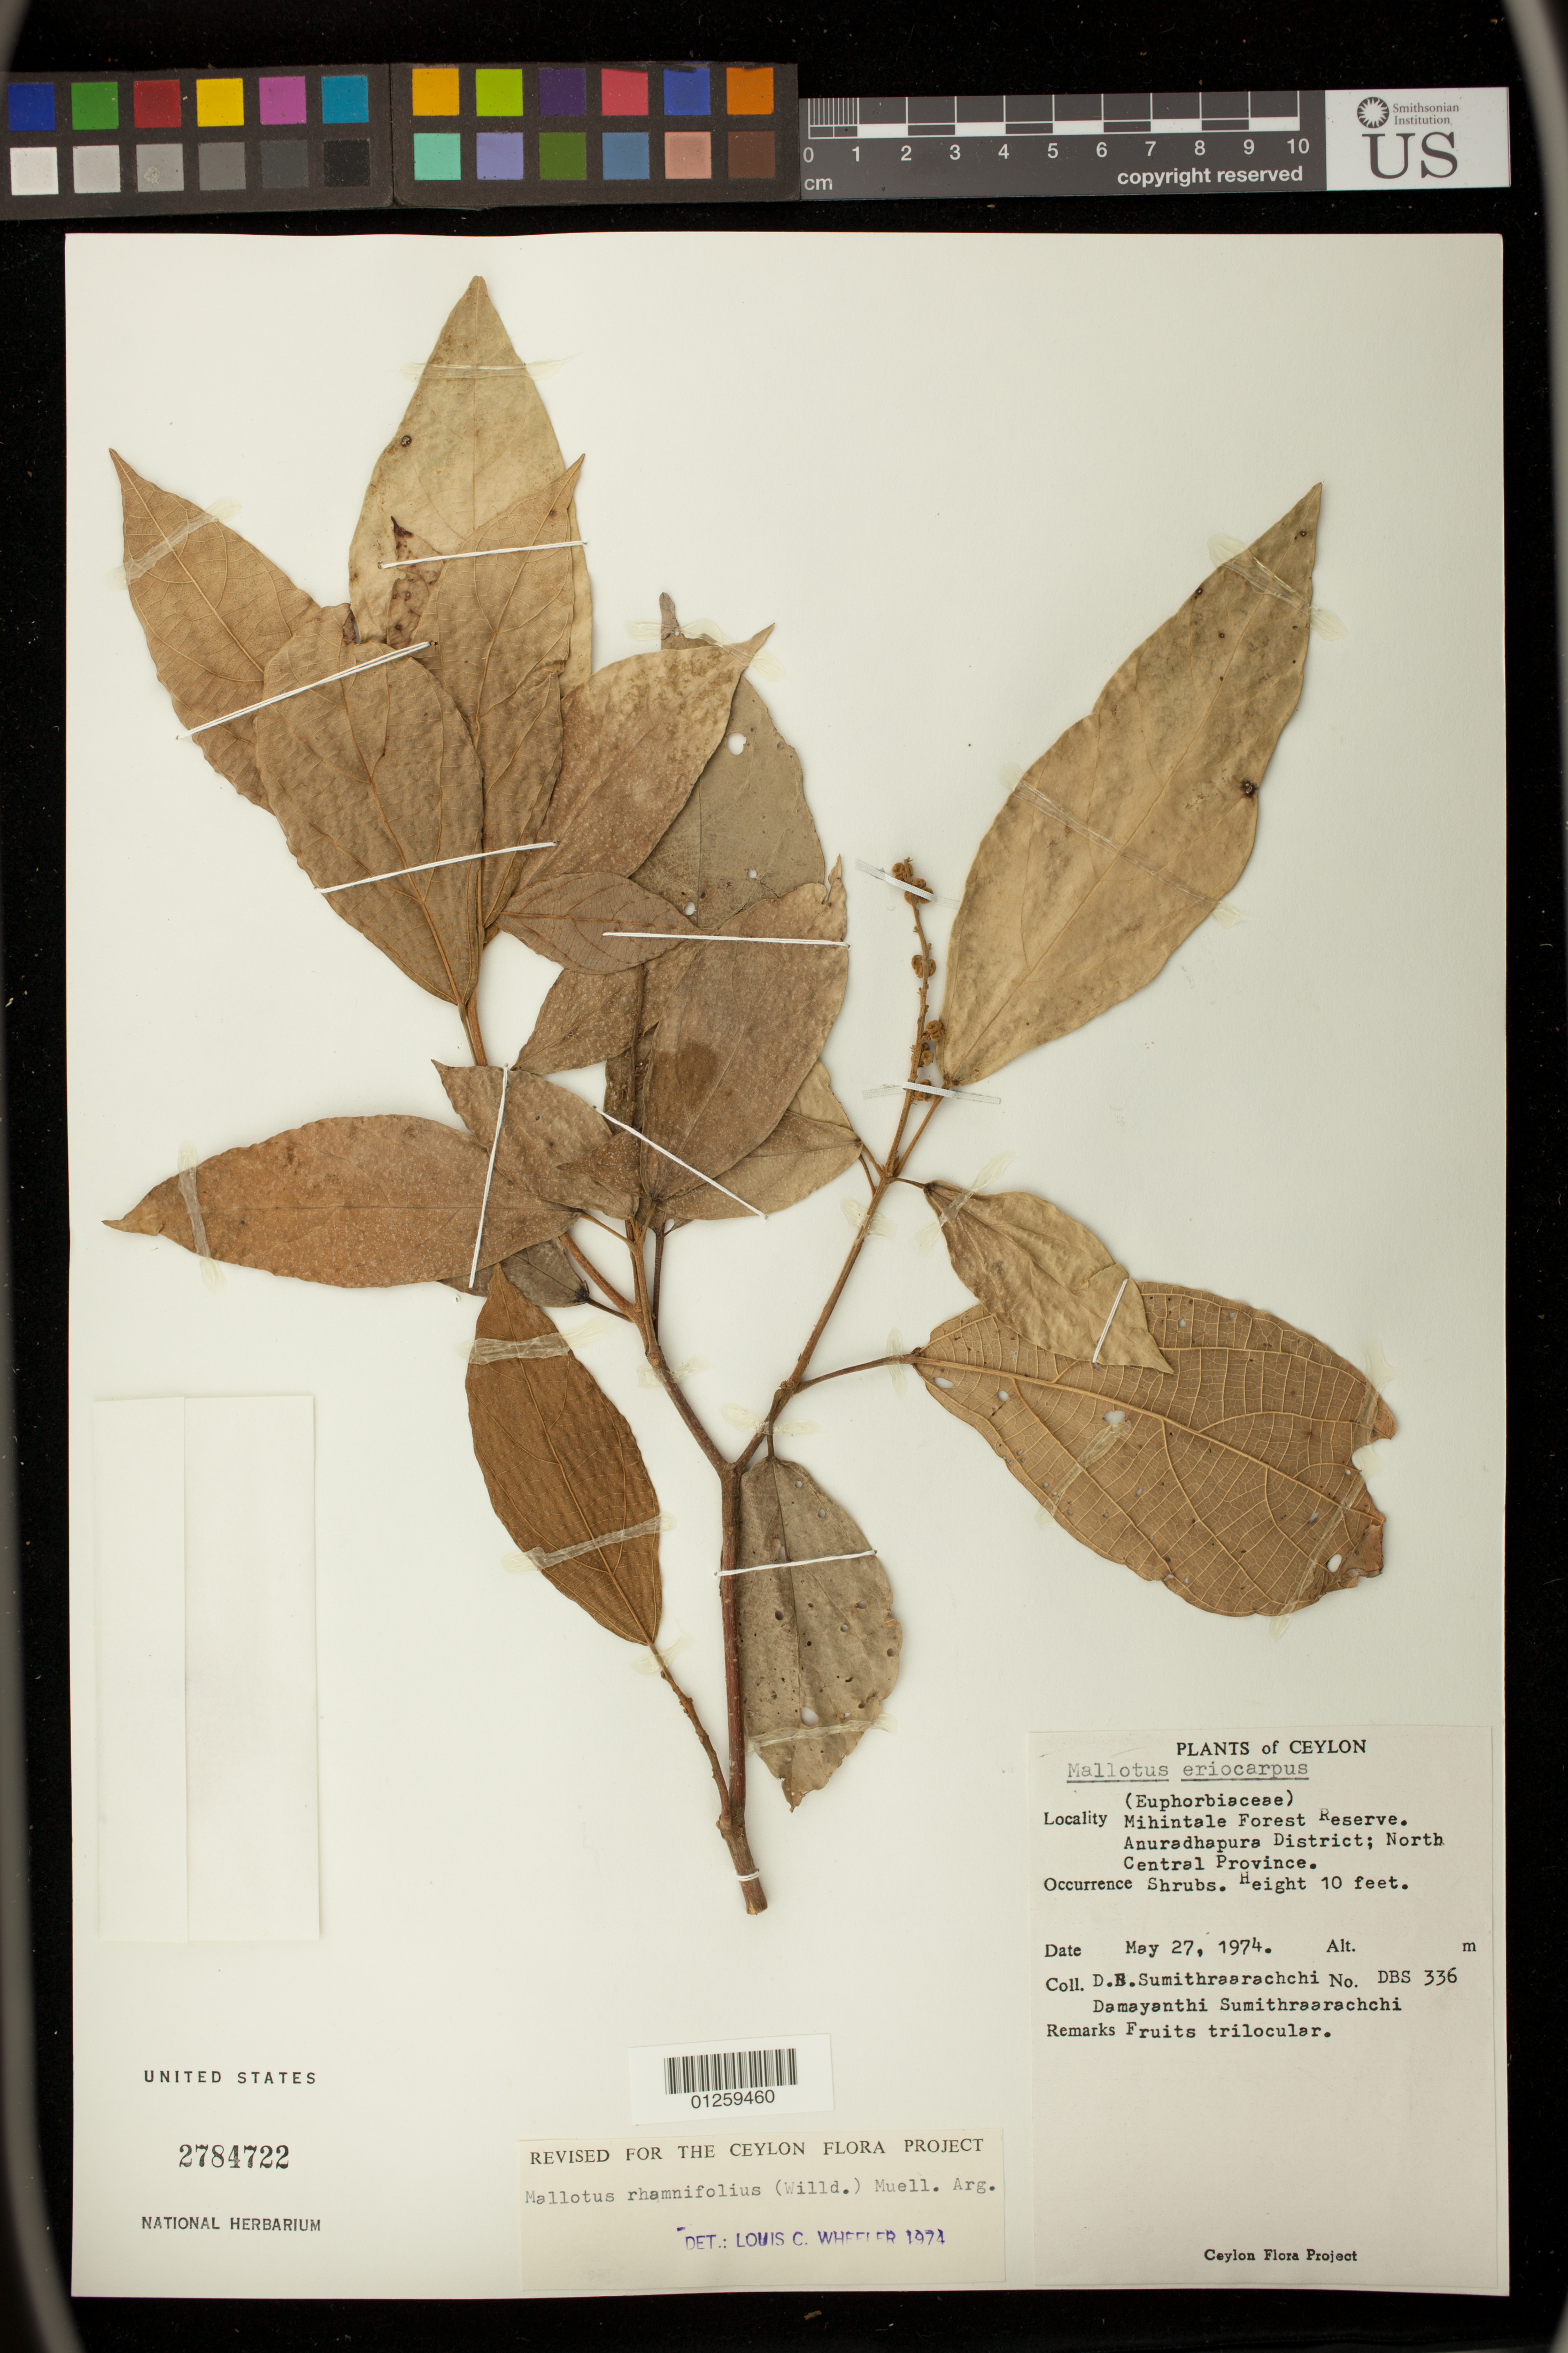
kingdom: Plantae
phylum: Tracheophyta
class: Magnoliopsida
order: Malpighiales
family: Euphorbiaceae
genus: Mallotus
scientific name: Mallotus rhamnifolius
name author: (Willd.) Müll. Arg.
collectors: D. B. Sumithraarachchi & D. Sumithraarachchi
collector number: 336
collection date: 1974-05-27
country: Sri Lanka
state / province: North Central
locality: Mihintale Forest Reserve. Anuradhapura District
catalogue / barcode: US 2784722